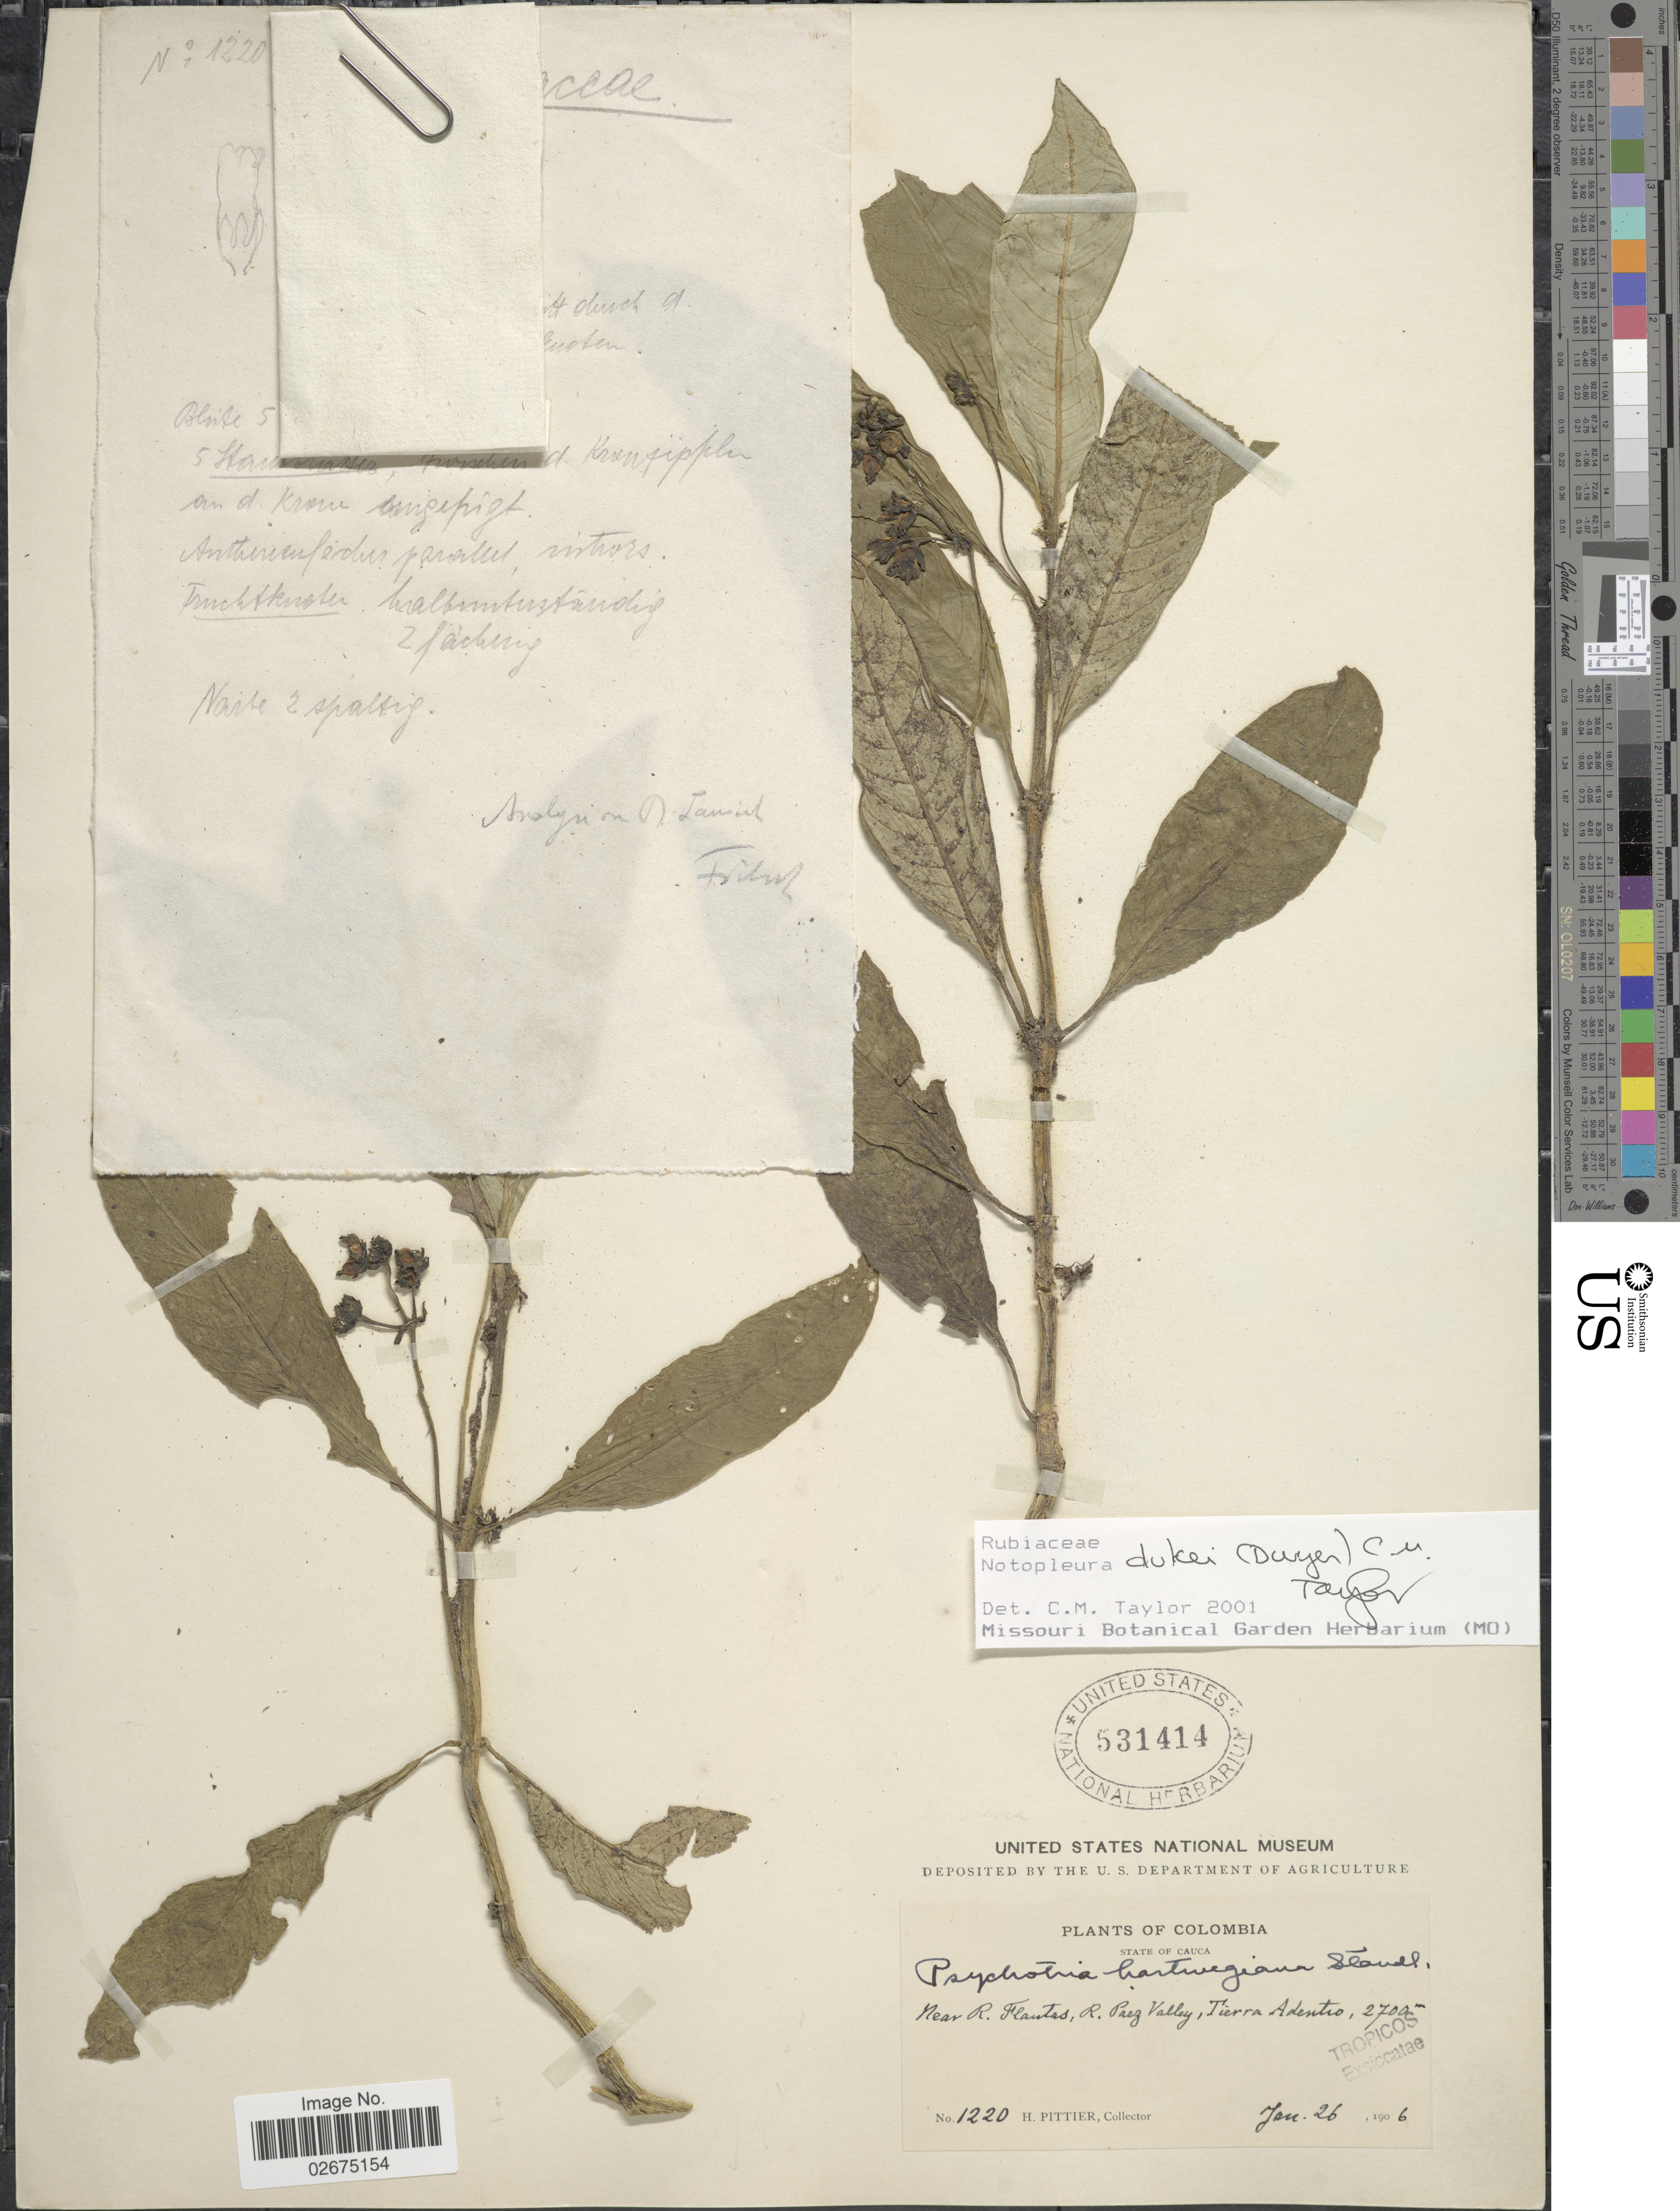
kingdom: Plantae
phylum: Tracheophyta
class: Magnoliopsida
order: Gentianales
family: Rubiaceae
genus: Notopleura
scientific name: Notopleura dukei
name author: (Dwyer) C.M. Taylor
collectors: H. F. Pittier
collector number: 1220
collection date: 1906-01-26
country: Colombia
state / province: Cauca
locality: Near R. Flantas, R. Paez Valley, Tierra Adentro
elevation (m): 2700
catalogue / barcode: US 531414